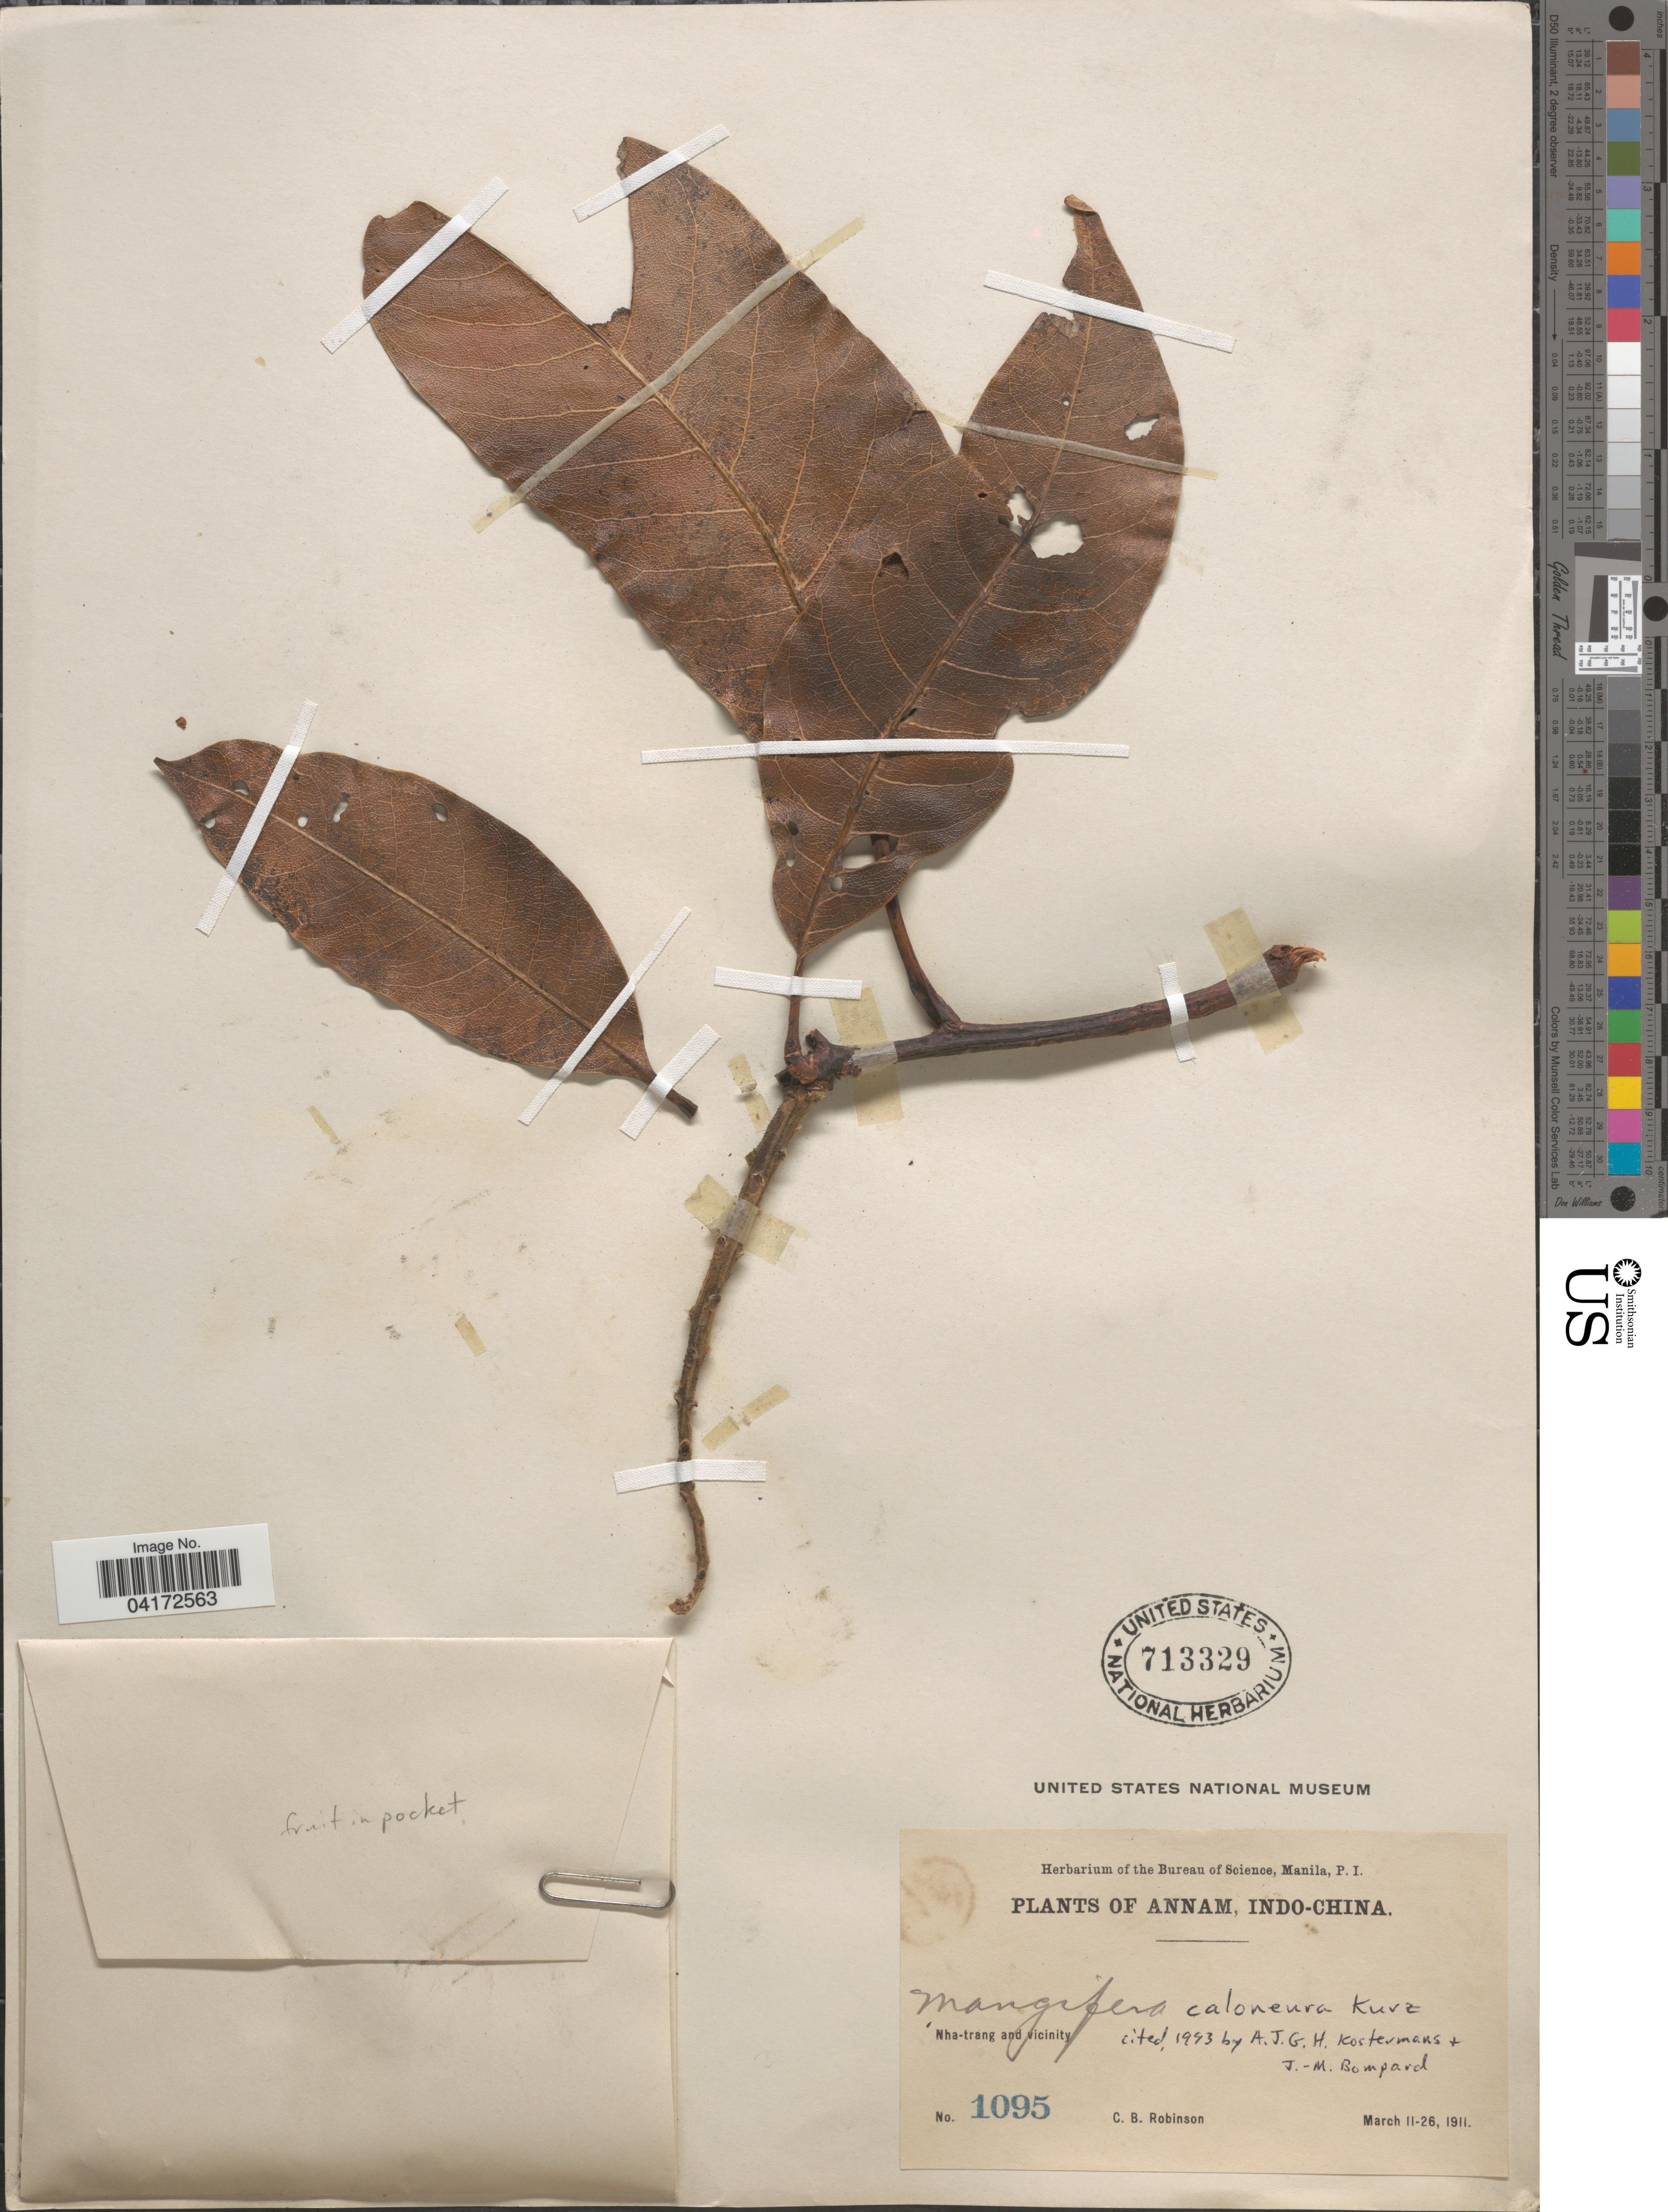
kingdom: Plantae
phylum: Tracheophyta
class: Magnoliopsida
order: Sapindales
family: Anacardiaceae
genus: Mangifera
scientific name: Mangifera caloneura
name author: Kurz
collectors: C. Robinson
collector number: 1095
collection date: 1911-03-11/1911-03-26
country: Vietnam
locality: Annam. Nha-trang and vicinity.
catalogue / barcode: US 713329